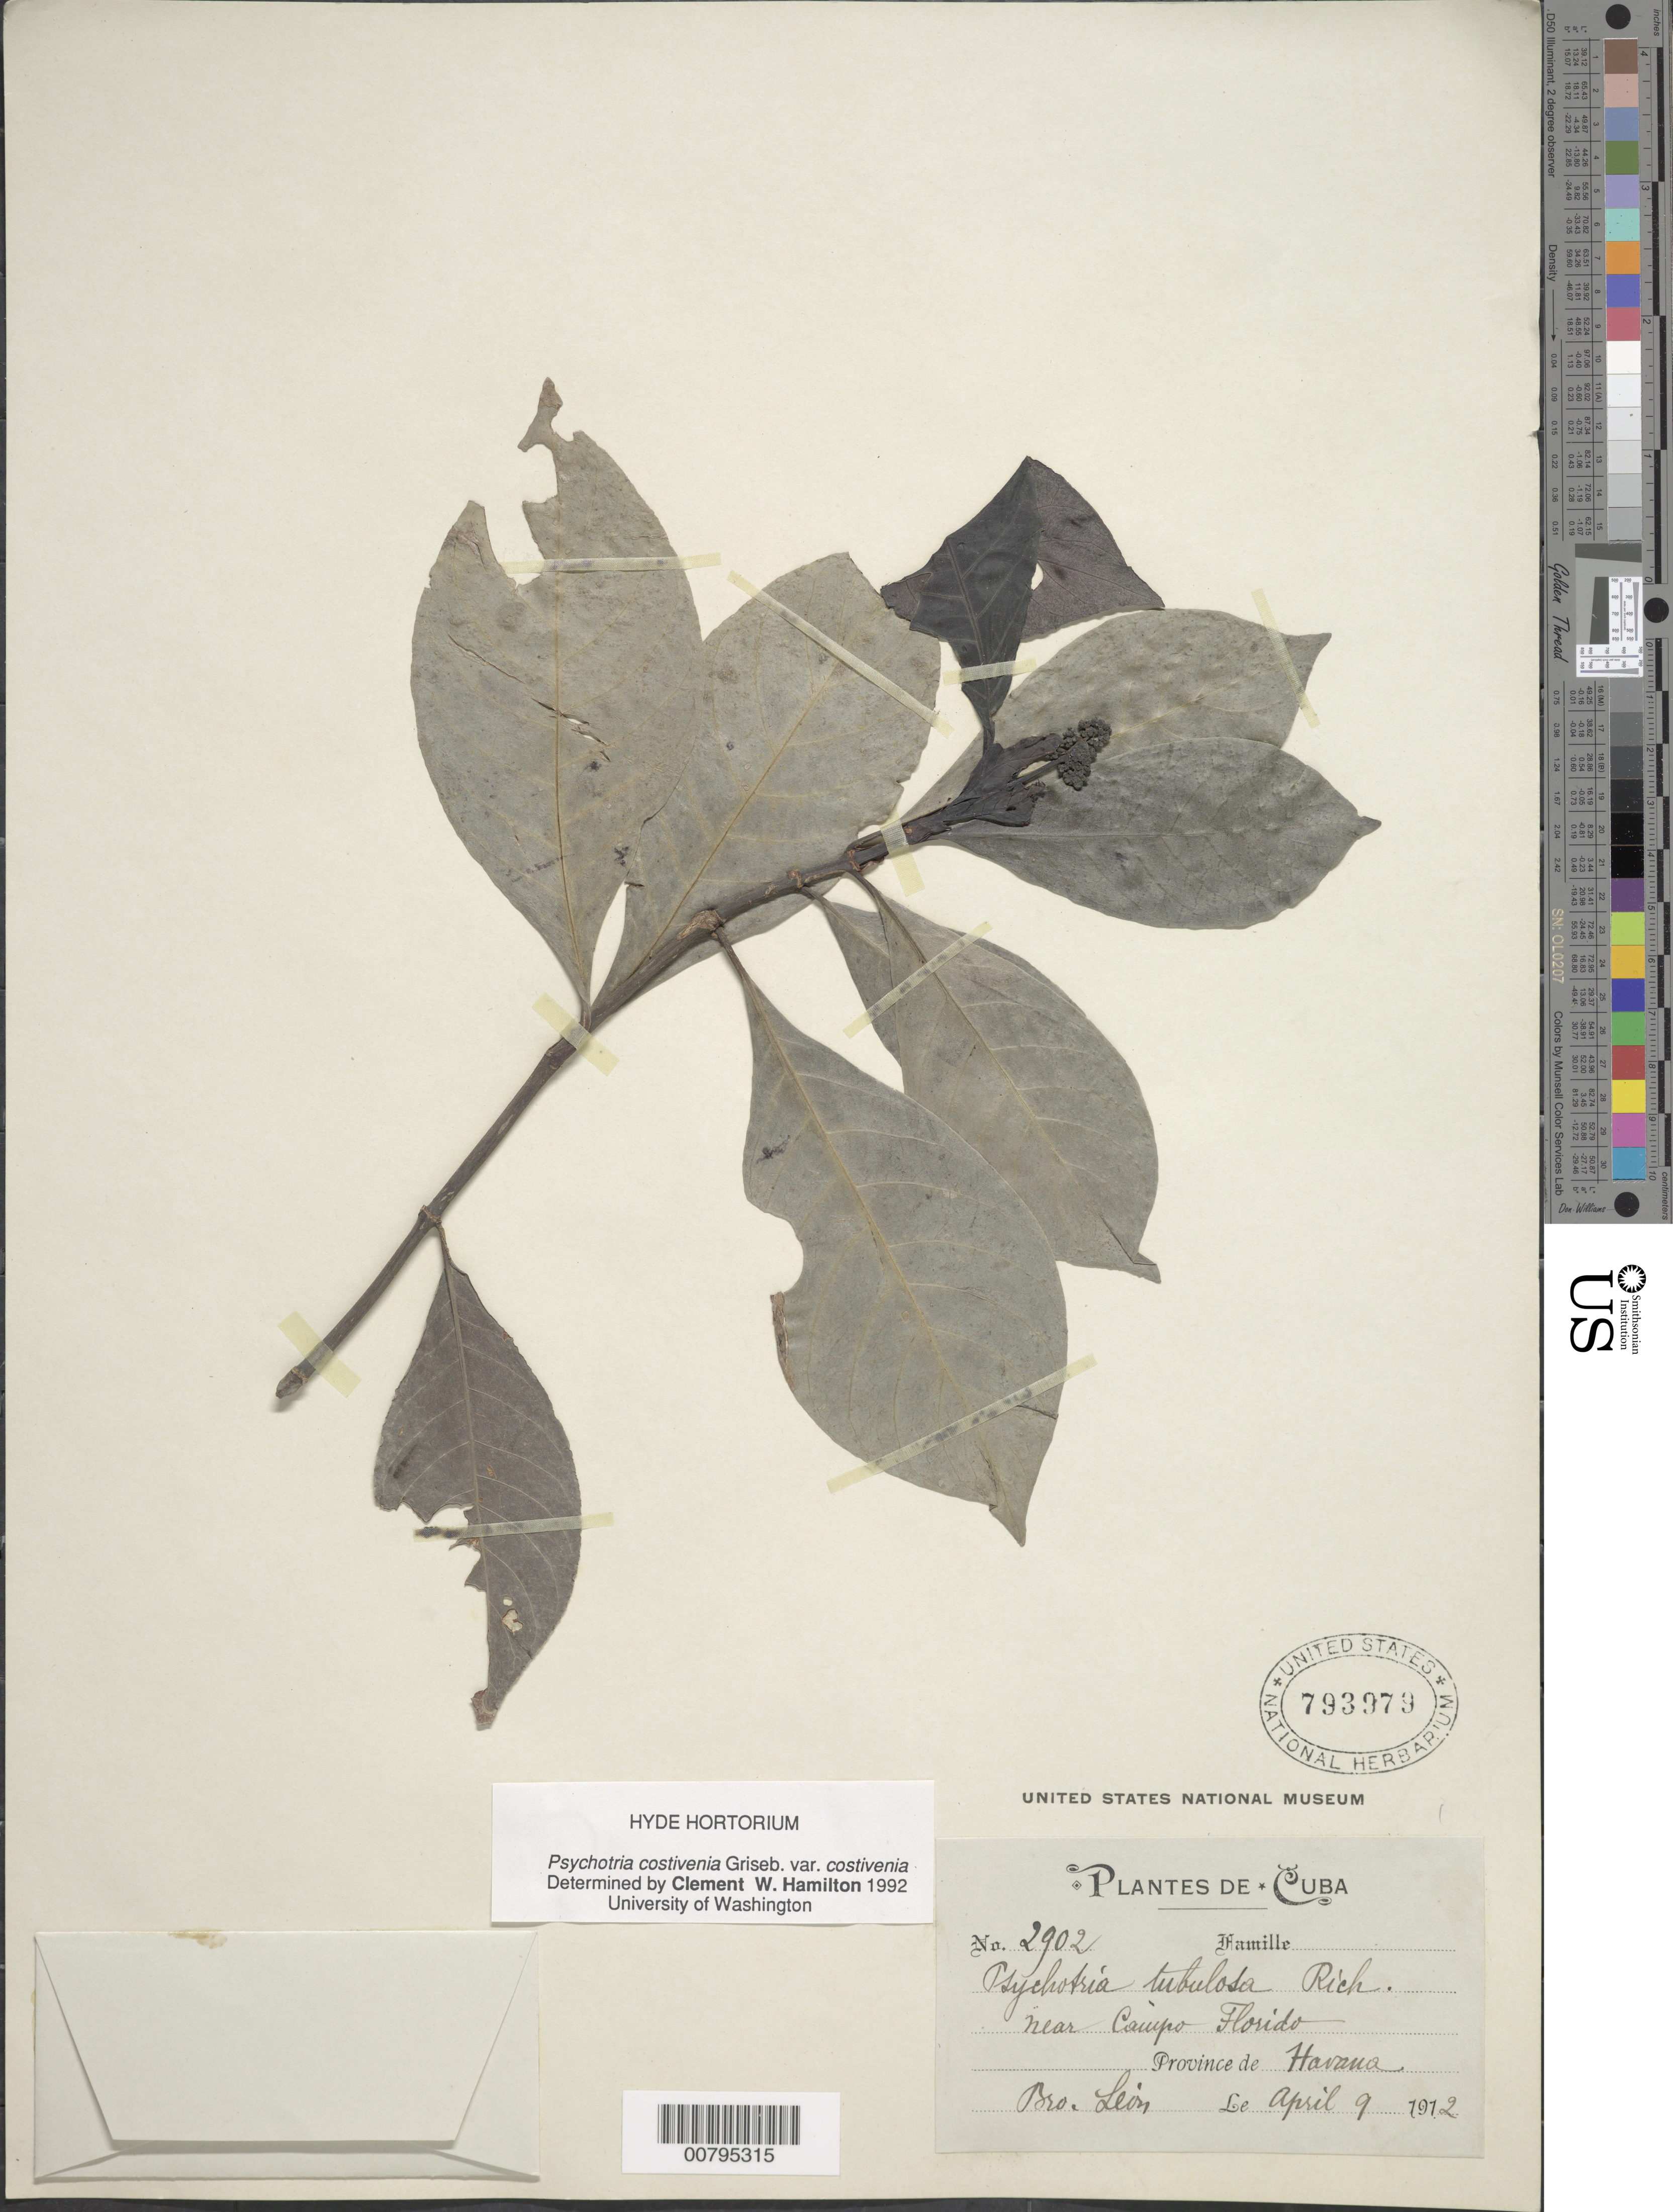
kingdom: Plantae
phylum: Tracheophyta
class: Magnoliopsida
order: Gentianales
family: Rubiaceae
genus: Psychotria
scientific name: Psychotria costivenia var. costivenia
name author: Griseb.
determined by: Hamilton, C. W.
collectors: Bro. León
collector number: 2902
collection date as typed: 09 Apr 1912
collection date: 1912-04-09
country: Cuba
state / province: La Habana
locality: Near Campo Florido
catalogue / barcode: US 793979